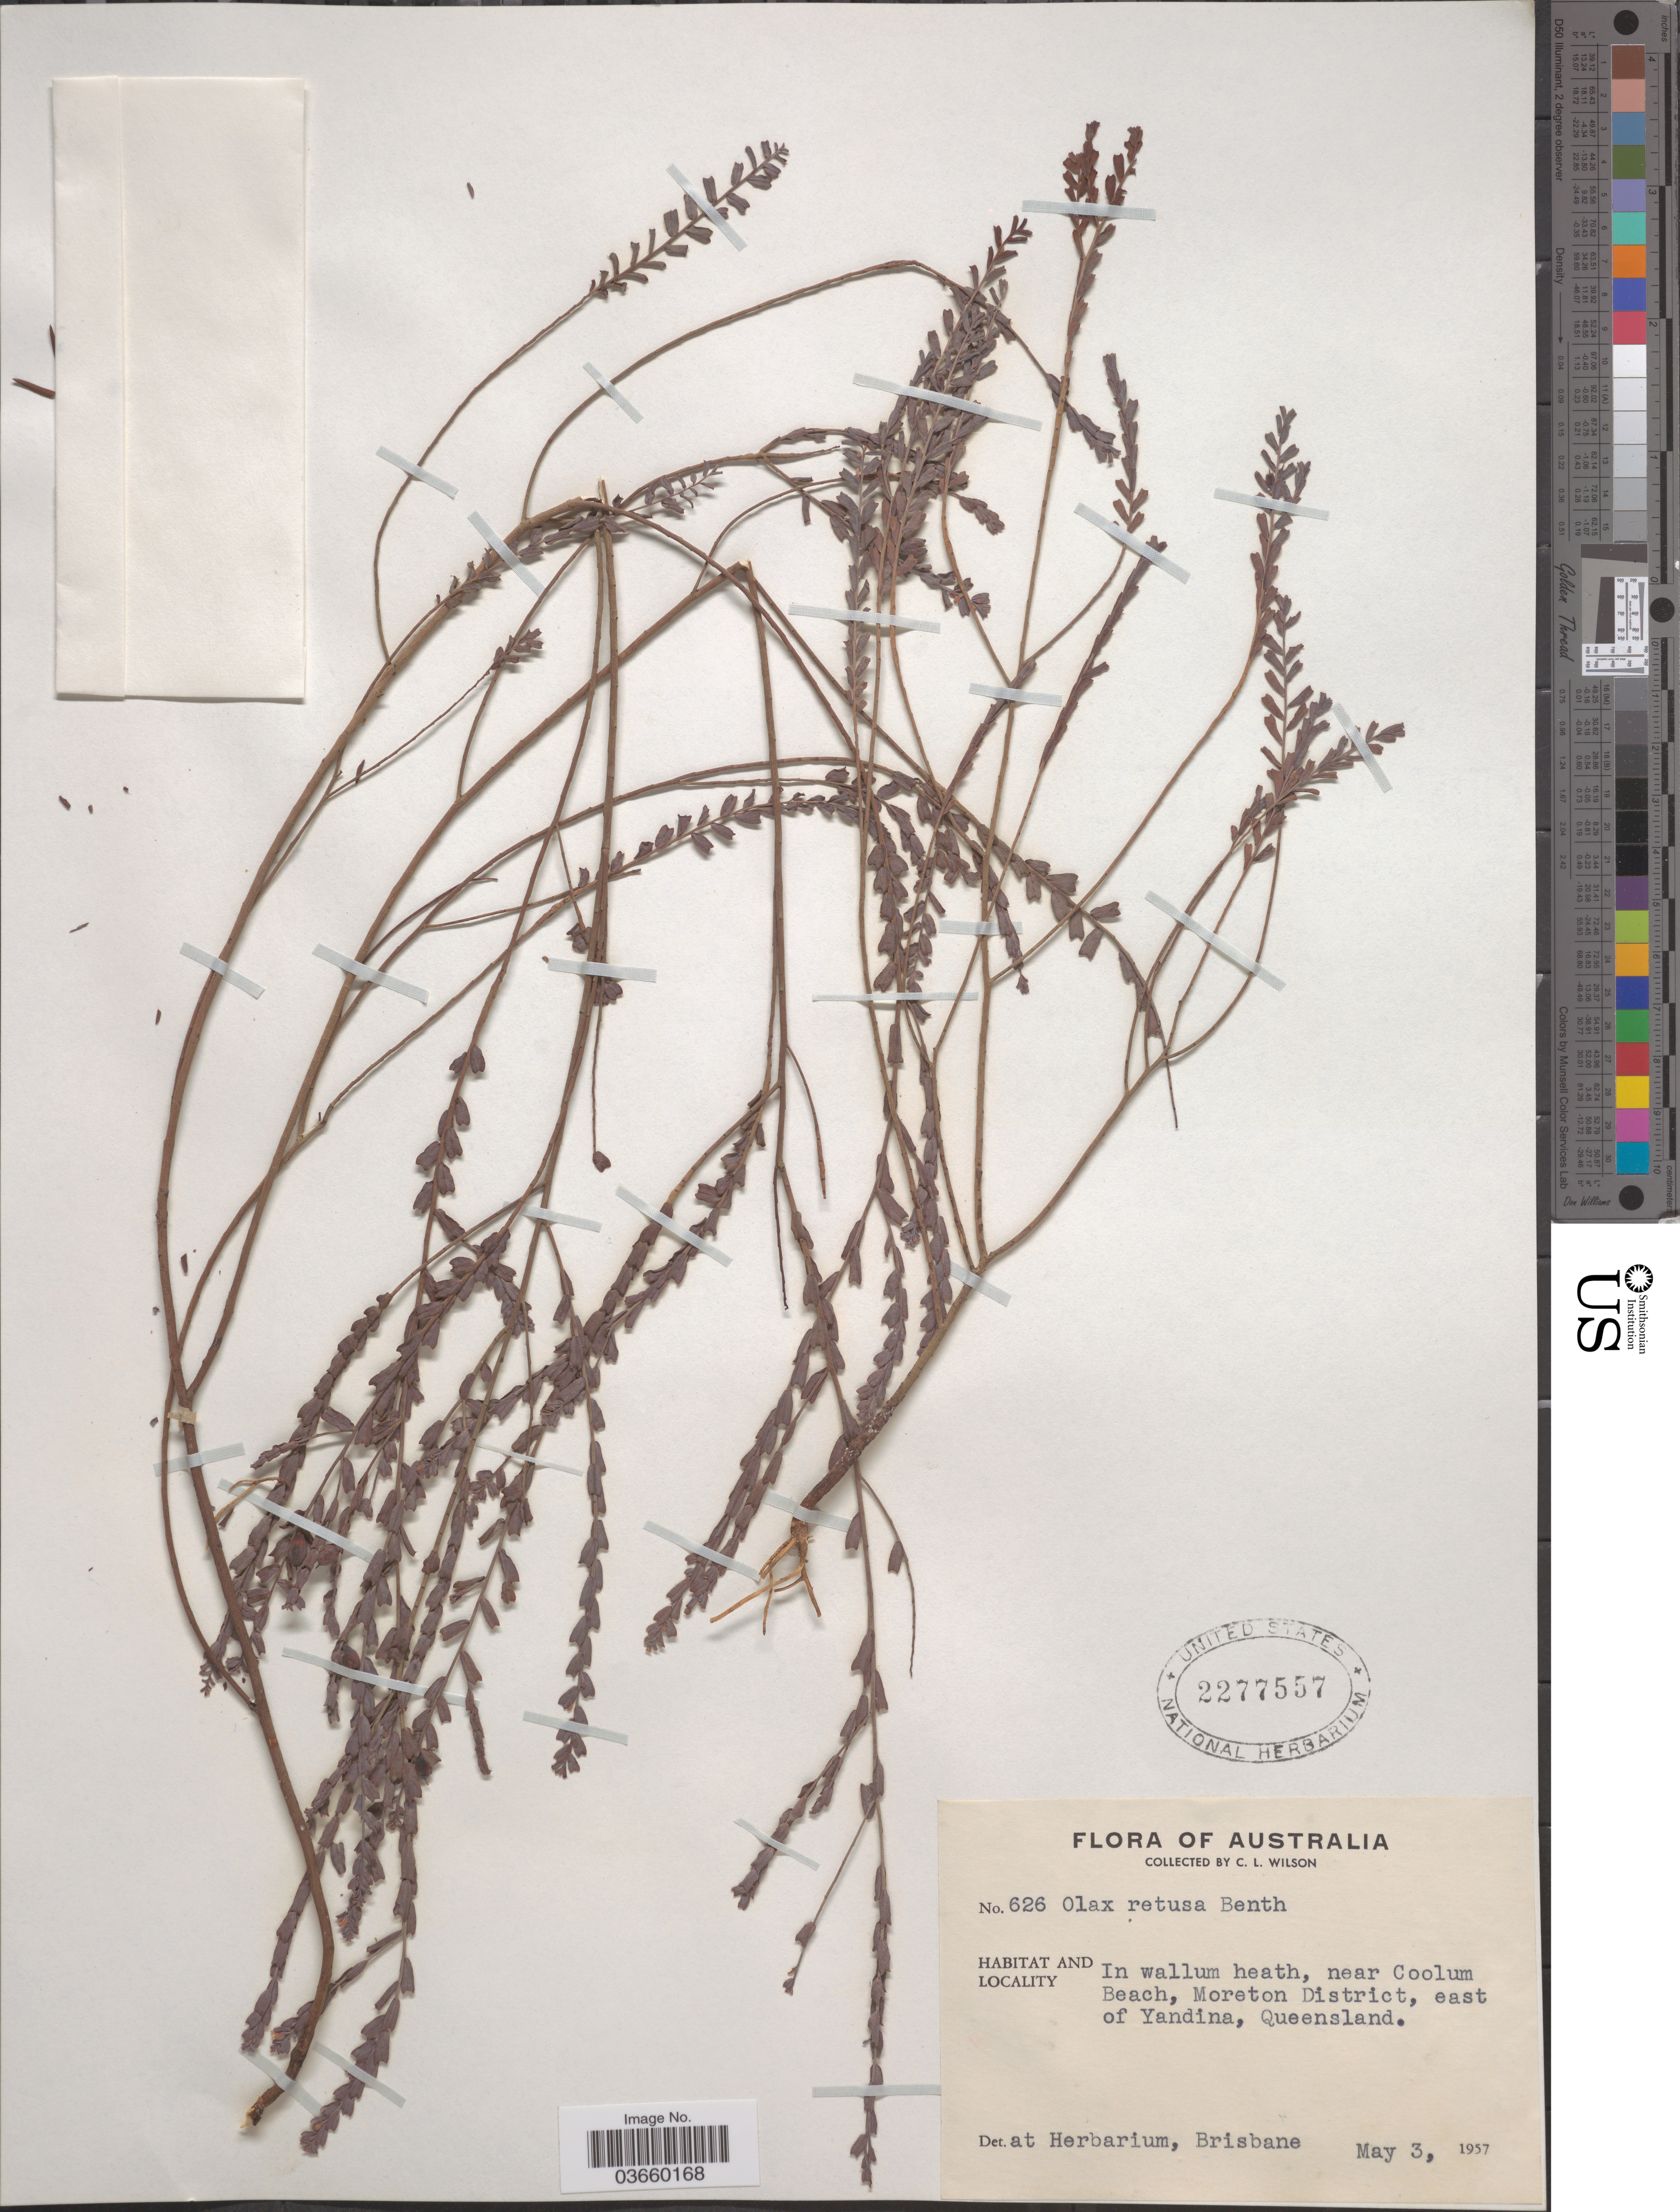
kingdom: Plantae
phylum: Tracheophyta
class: Magnoliopsida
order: Santalales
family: Olacaceae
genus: Olax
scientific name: Olax retusa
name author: F. Muell. ex Benth.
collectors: C. L. Wilson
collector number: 626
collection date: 1957-05-03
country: Australia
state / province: Queensland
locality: In wallum heath, near Coolum Beach, Moreton District, of Yandina.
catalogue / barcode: US 2277557